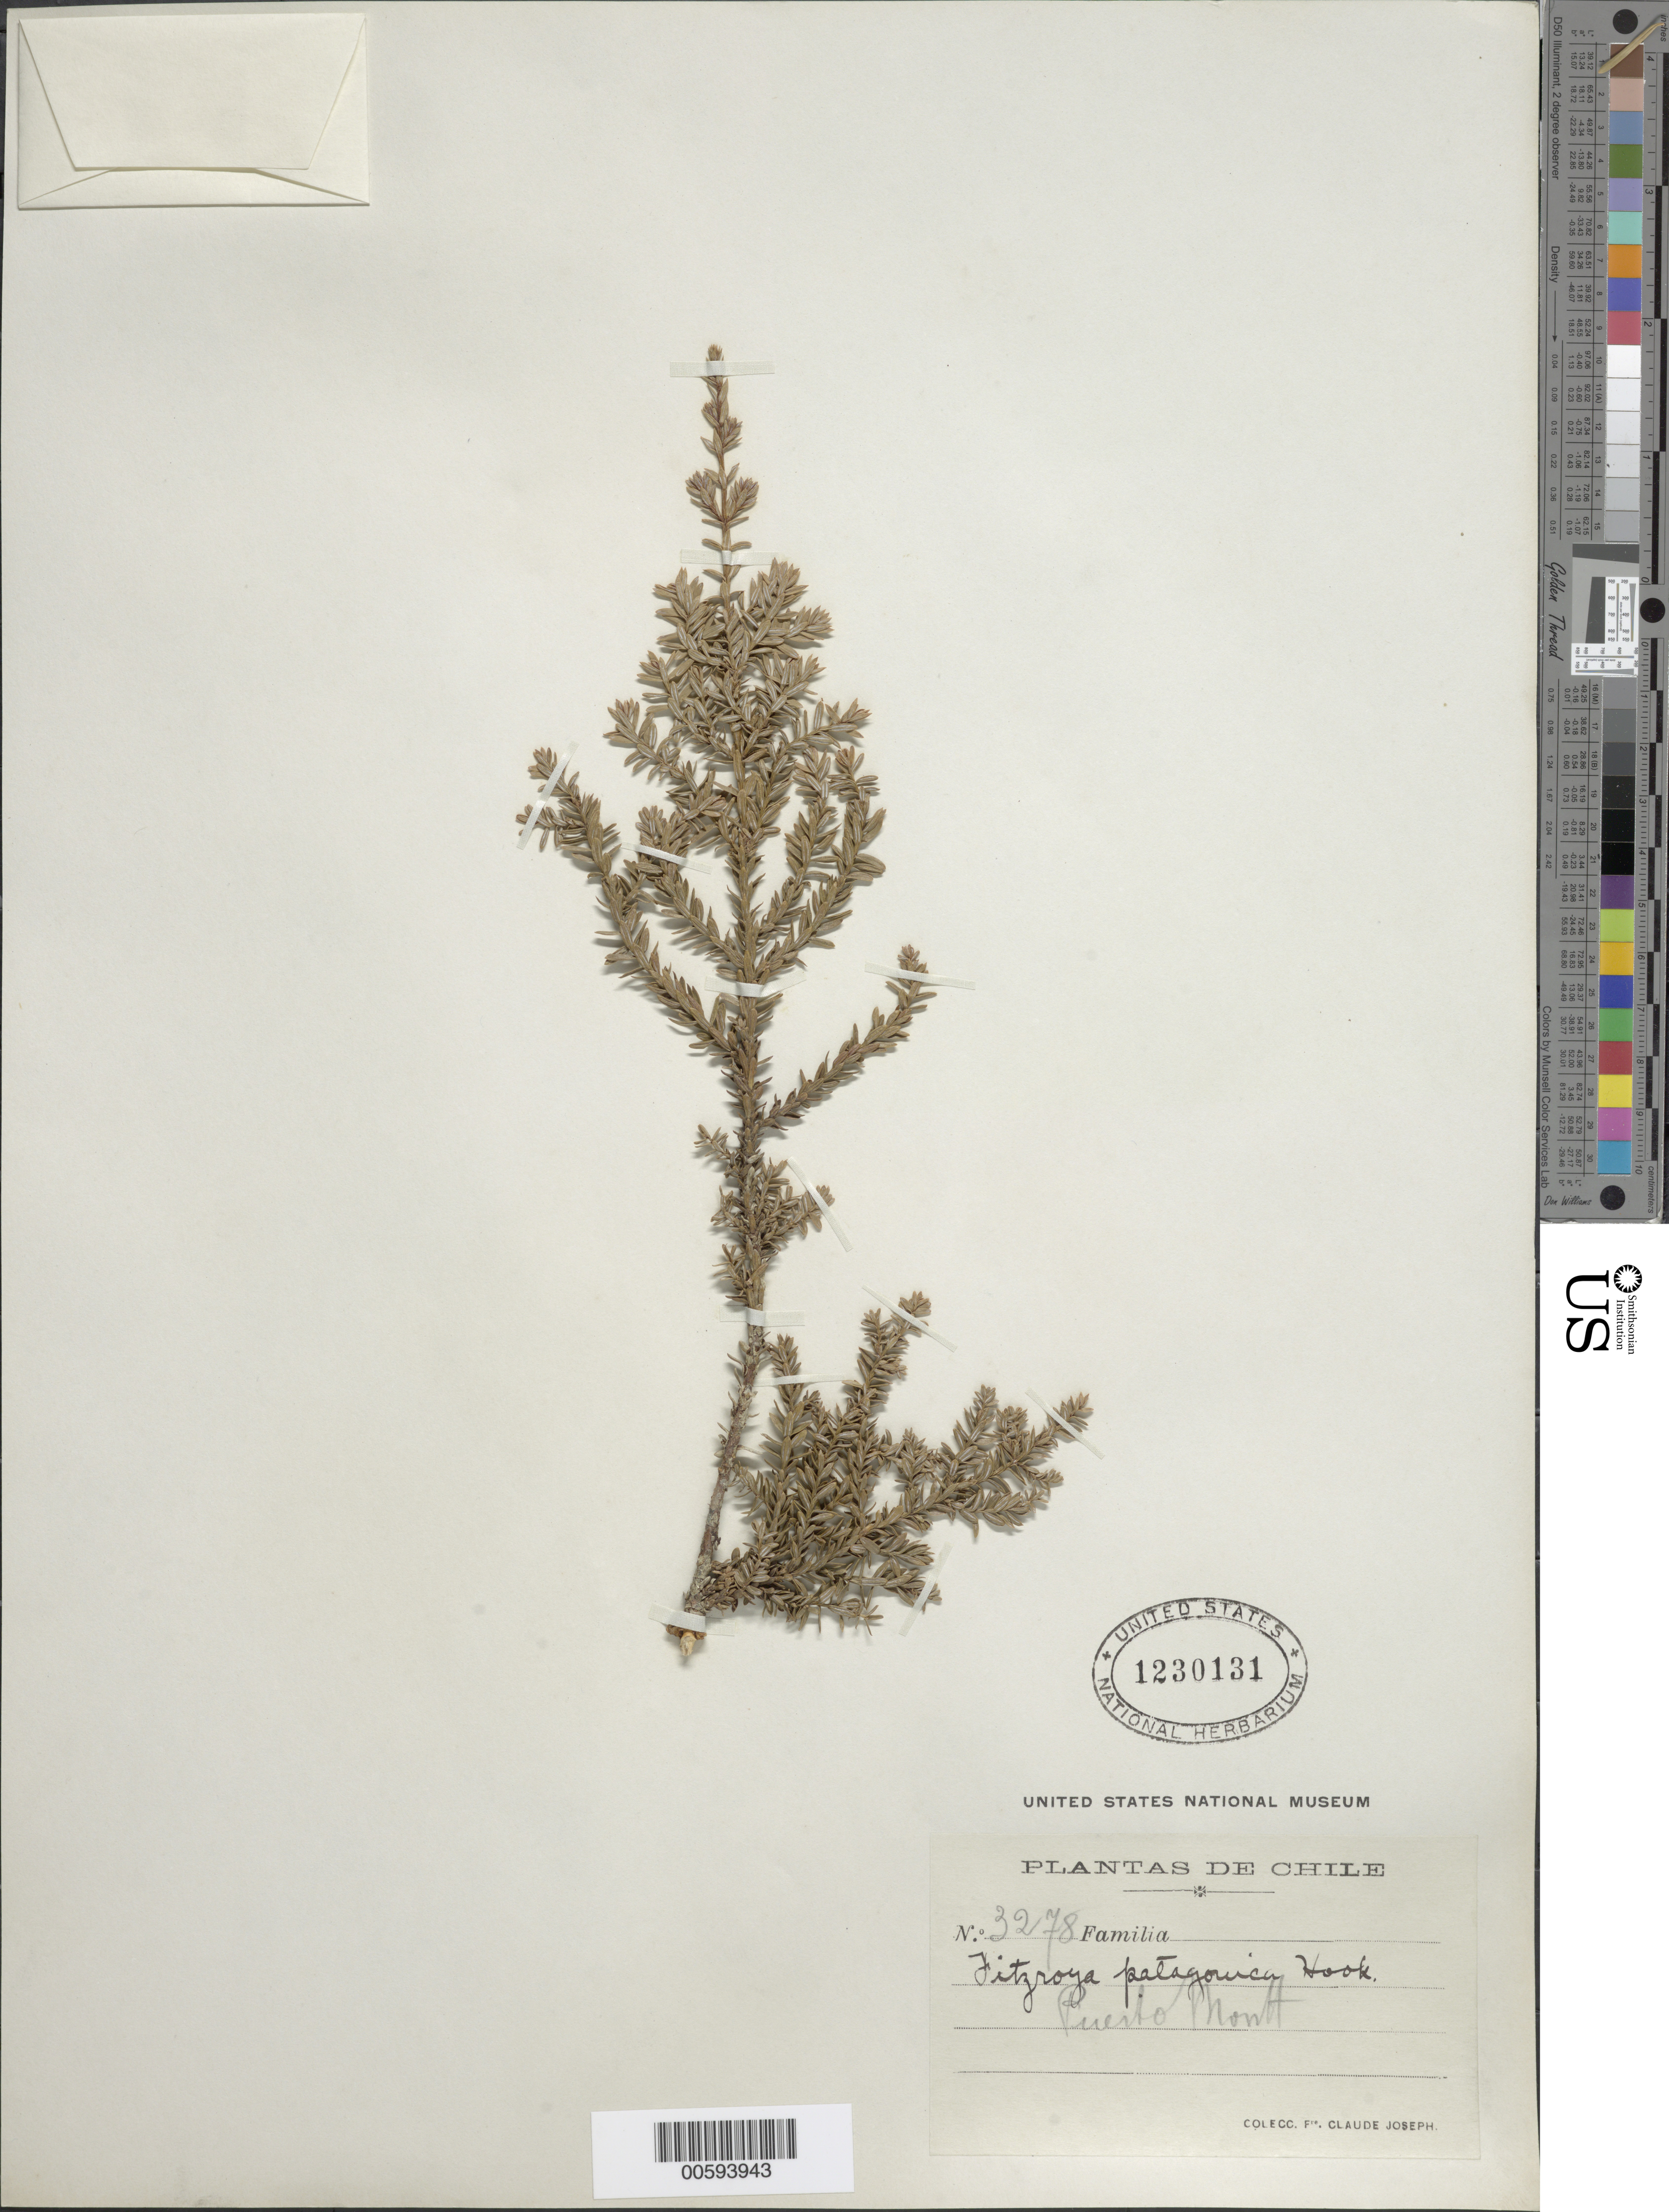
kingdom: Plantae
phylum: Tracheophyta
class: Pinopsida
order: Pinales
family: Cupressaceae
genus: Fitzroya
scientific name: Fitzroya cupressoides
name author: (Molina) I.M. Johnst.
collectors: B. Joseph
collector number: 3278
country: Chile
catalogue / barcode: US 1230131